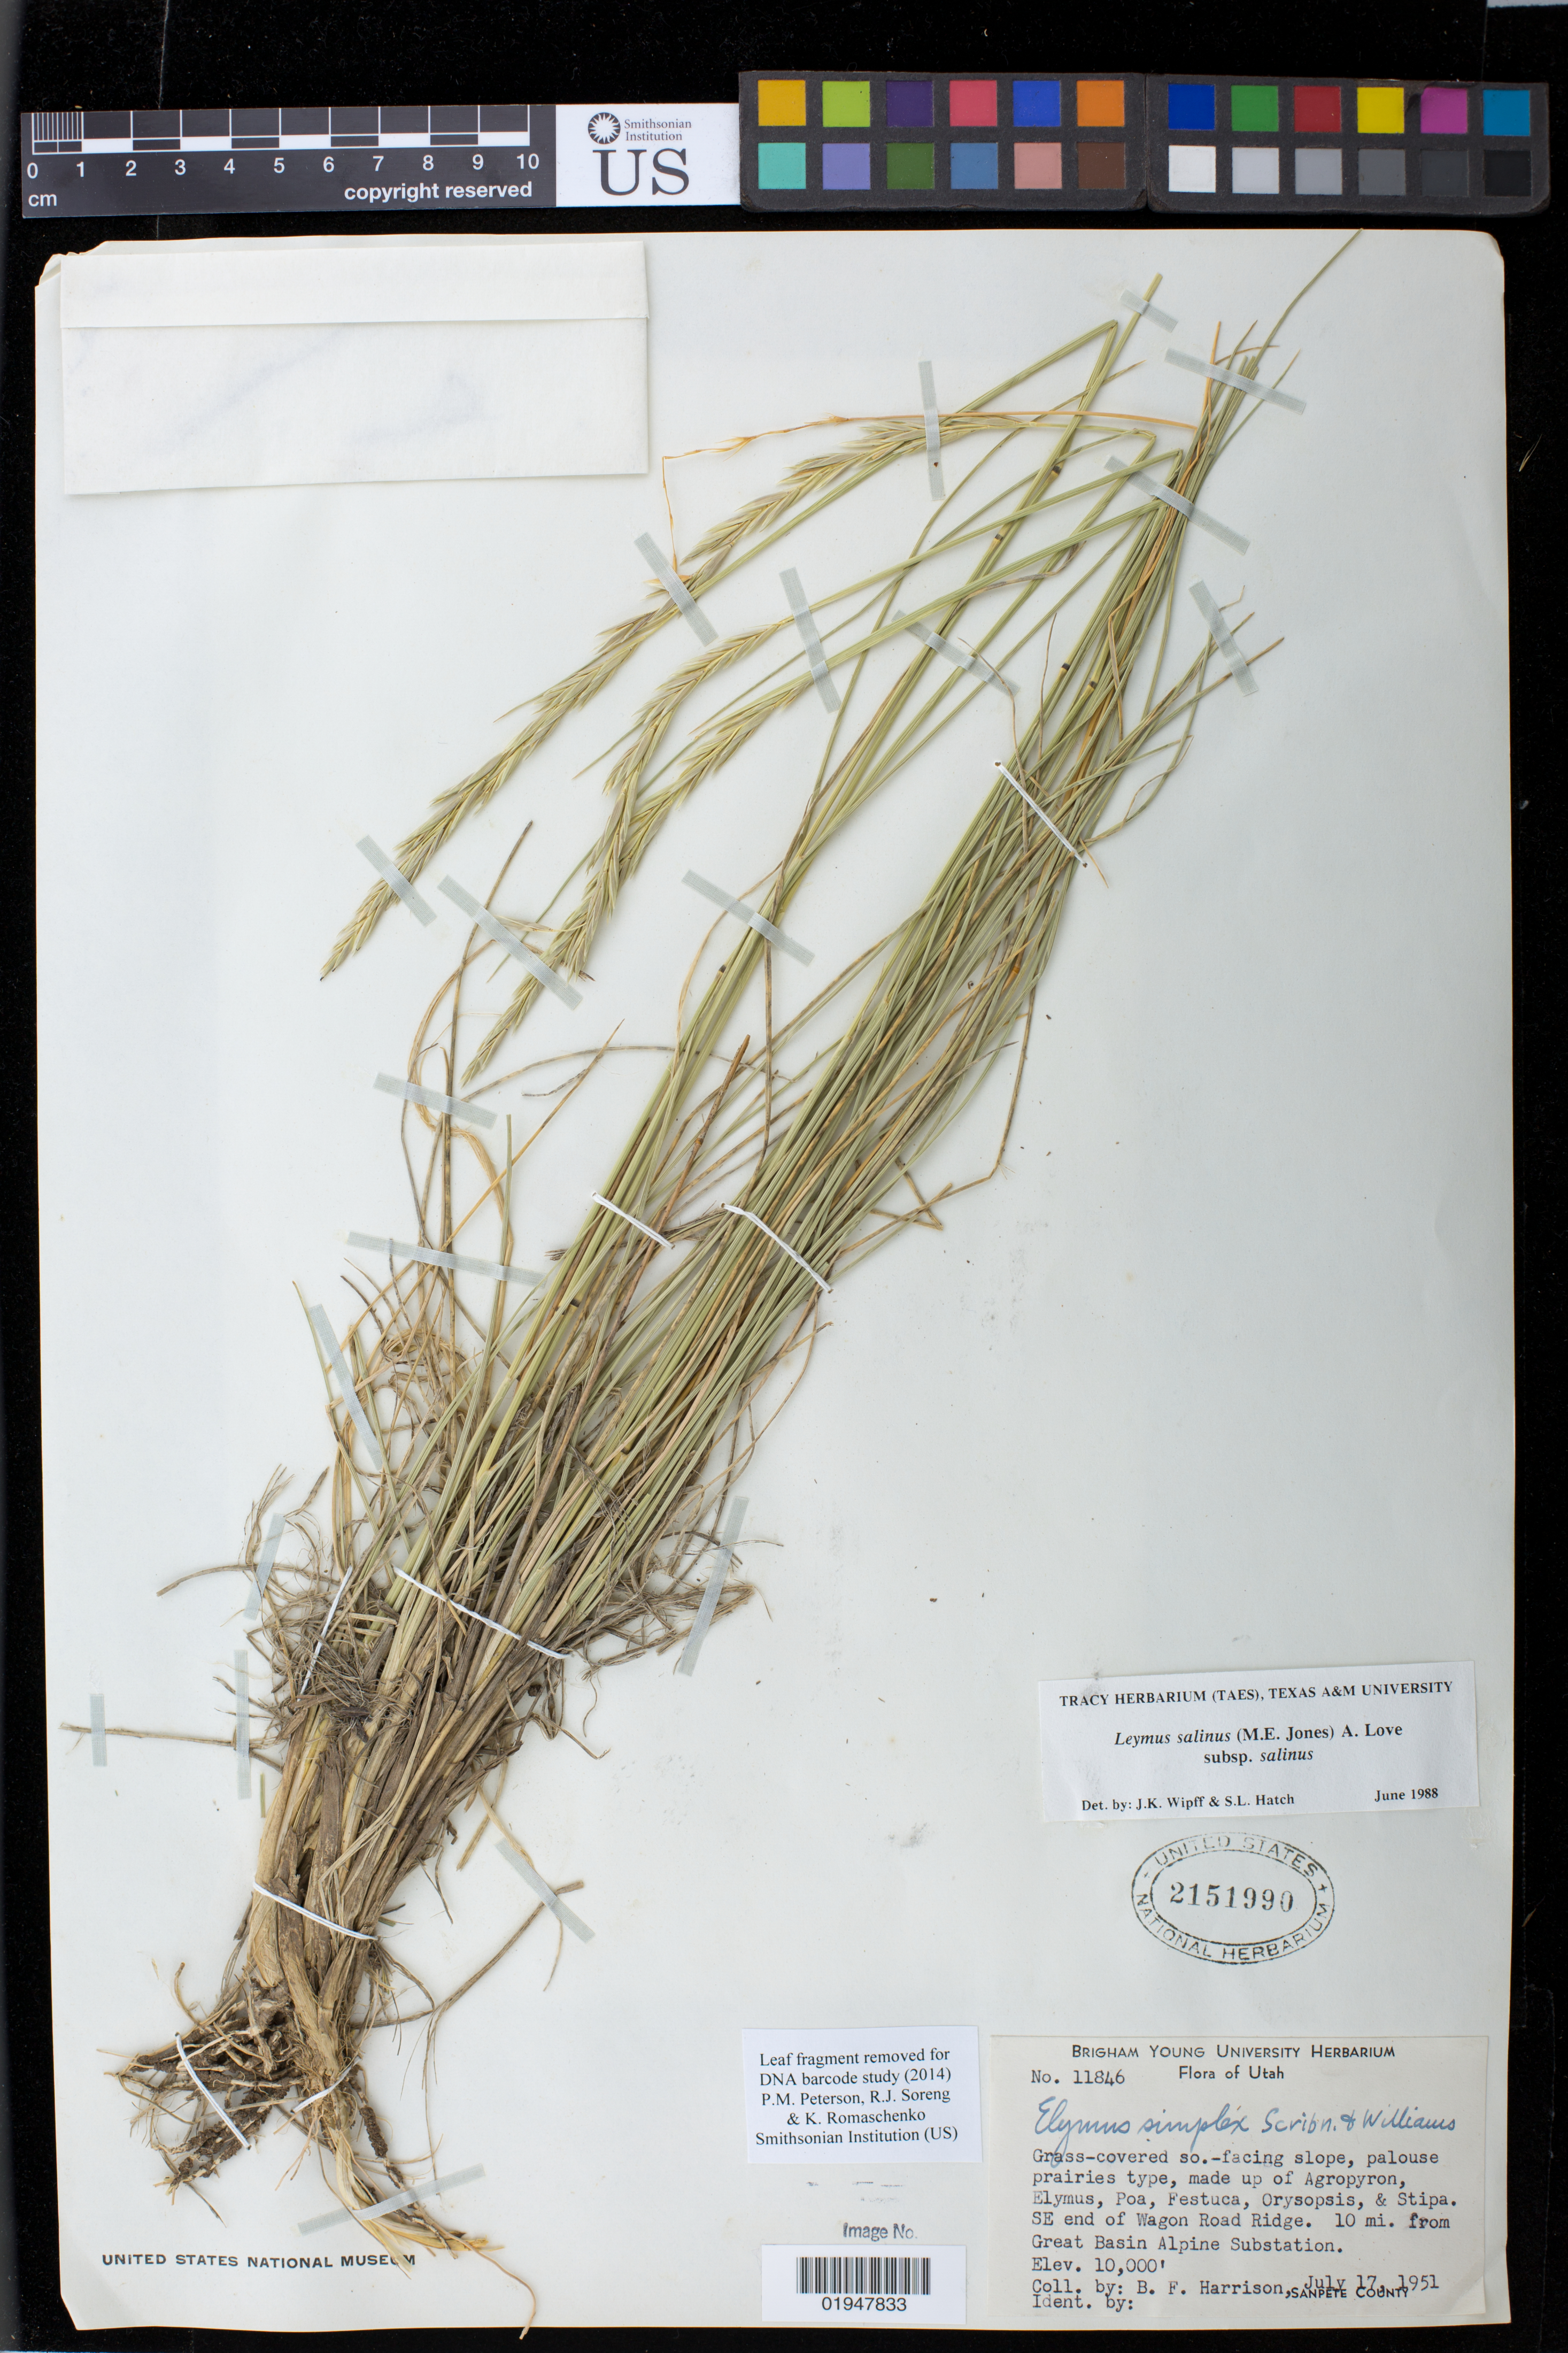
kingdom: Plantae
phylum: Tracheophyta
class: Liliopsida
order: Poales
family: Poaceae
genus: Leymus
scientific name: Leymus salina subsp. salina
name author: (M.E. Jones) Á. Löve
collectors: B. F. Harrison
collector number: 11846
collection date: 1951-07-17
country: United States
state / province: Utah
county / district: Sanpete County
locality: SE end of Wagon Road Ridge. 10 mi. from Great Basin Alpine Substation.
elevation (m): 3048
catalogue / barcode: US 2151990